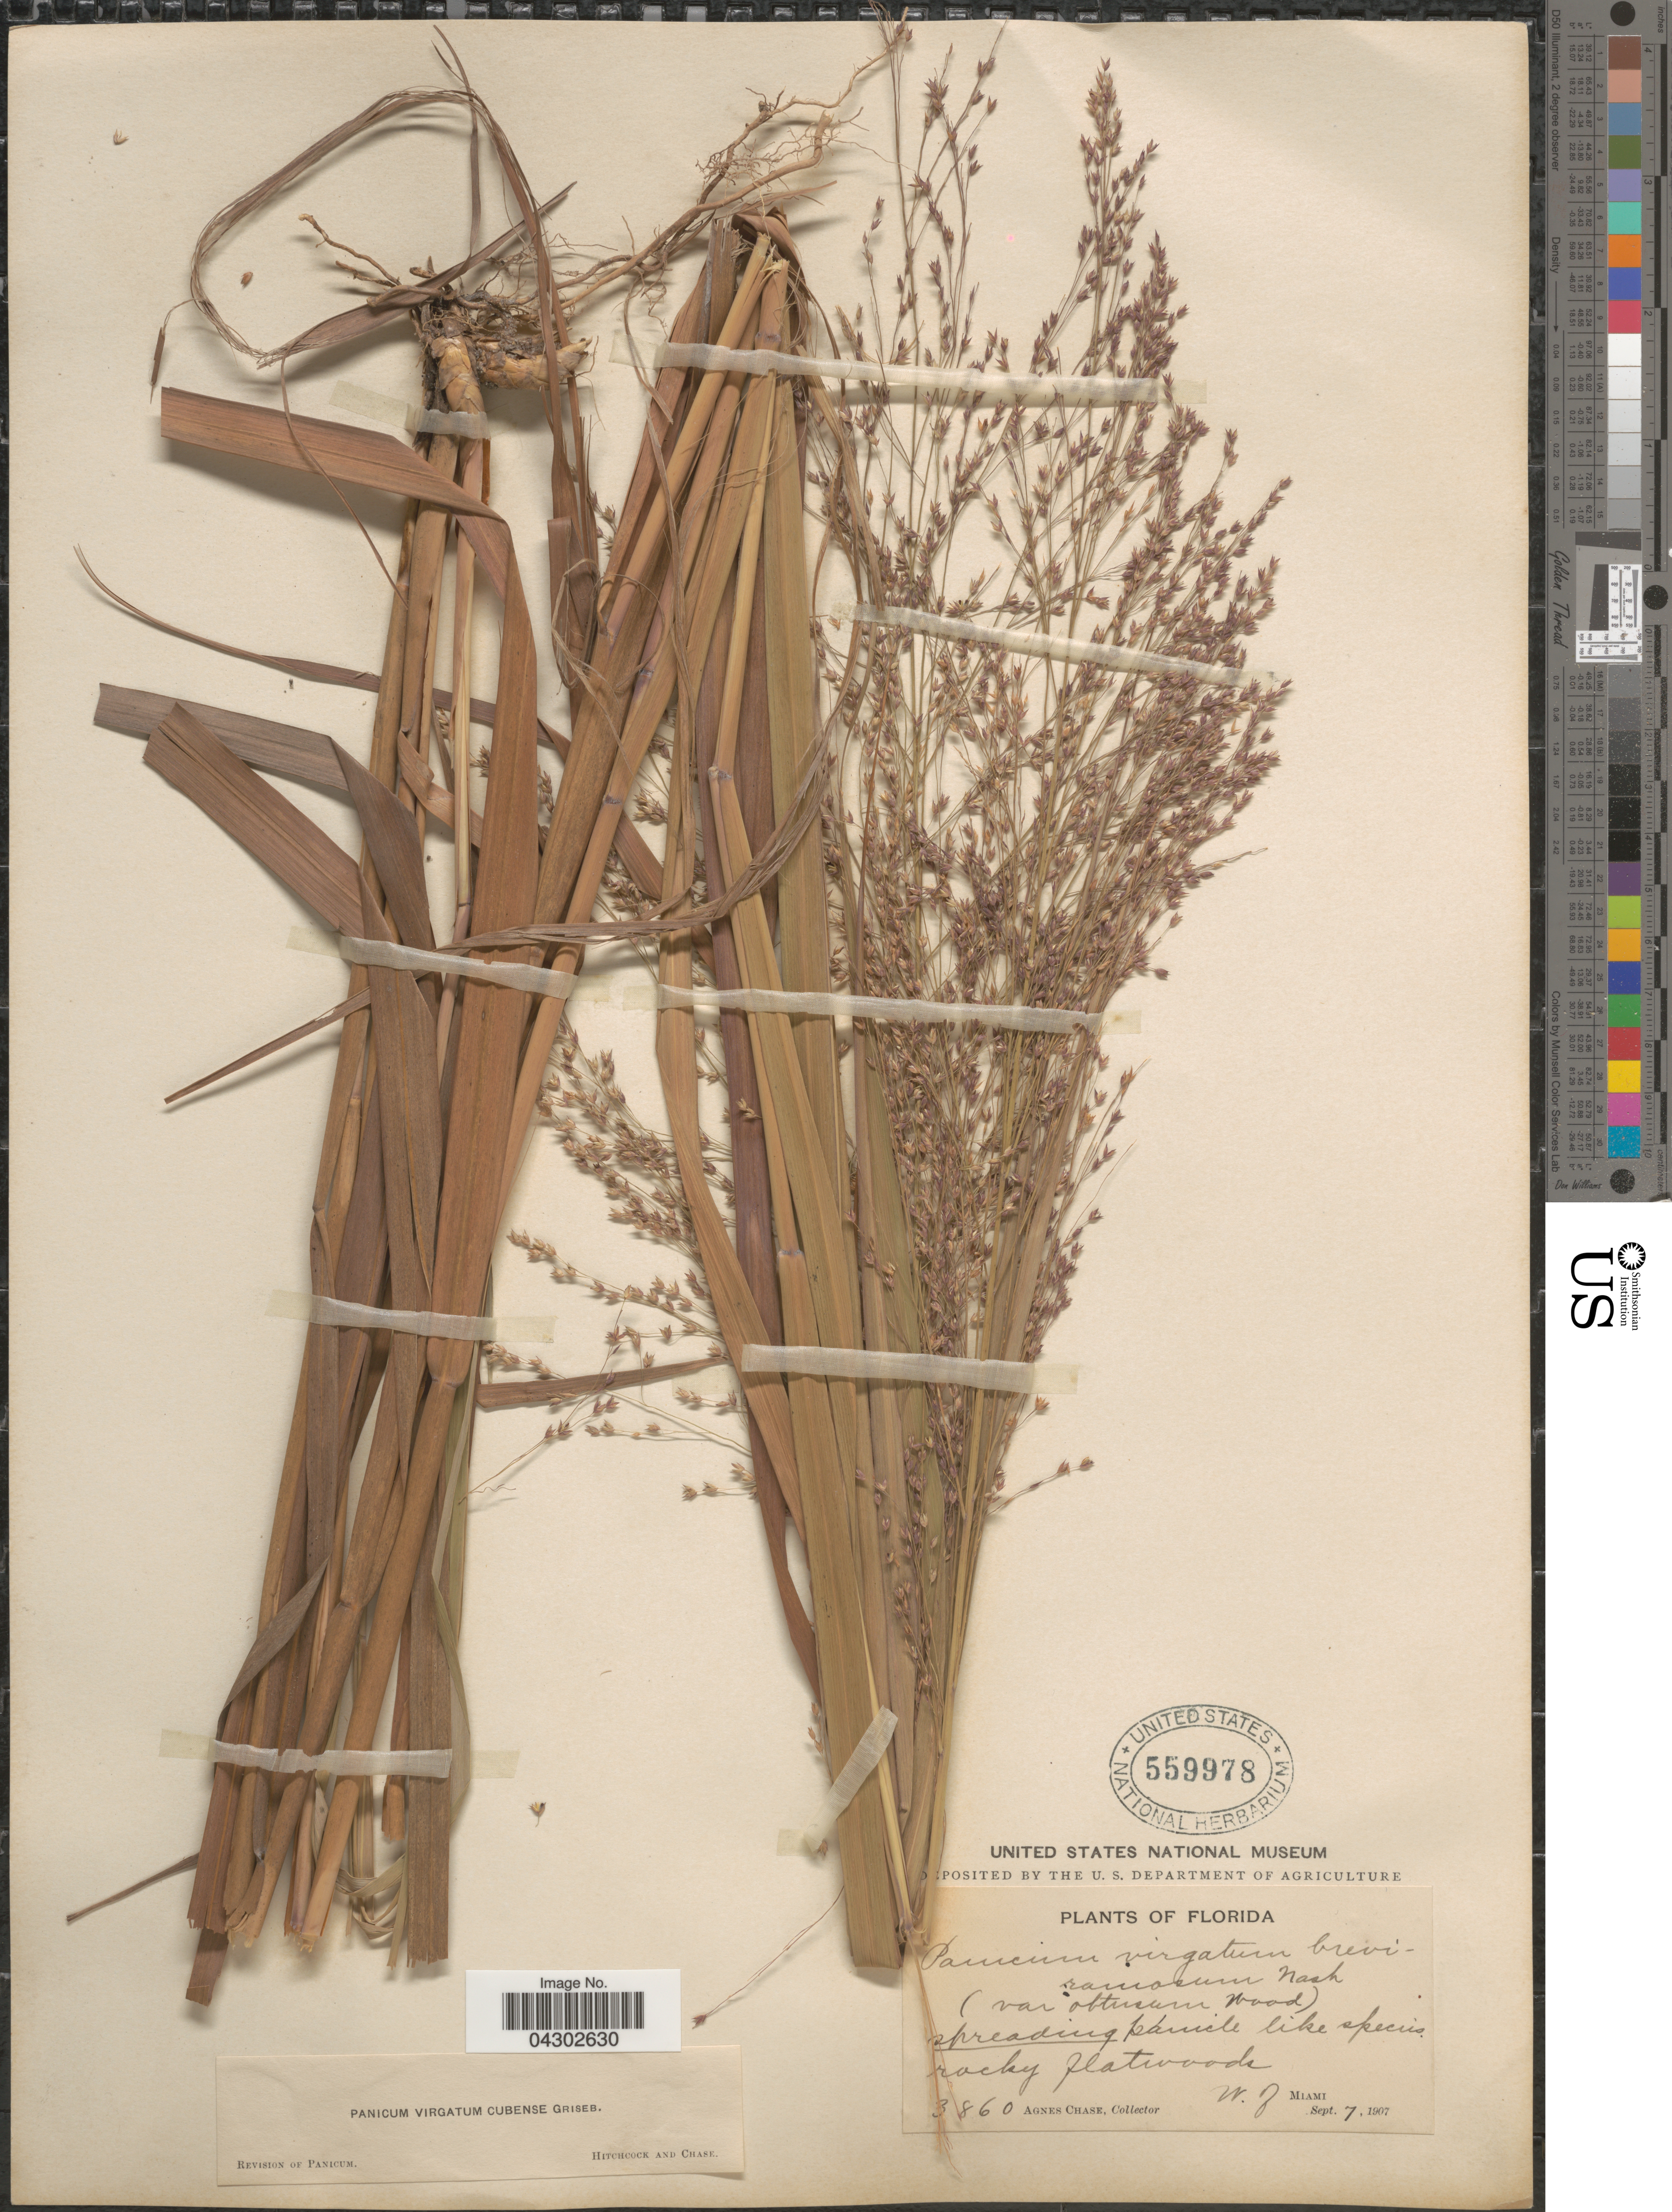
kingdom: Plantae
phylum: Tracheophyta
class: Liliopsida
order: Poales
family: Poaceae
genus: Panicum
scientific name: Panicum virgatum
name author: L.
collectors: A. Chase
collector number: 3860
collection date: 1907-09-07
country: United States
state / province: Florida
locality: W. of Miami.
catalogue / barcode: US 559978